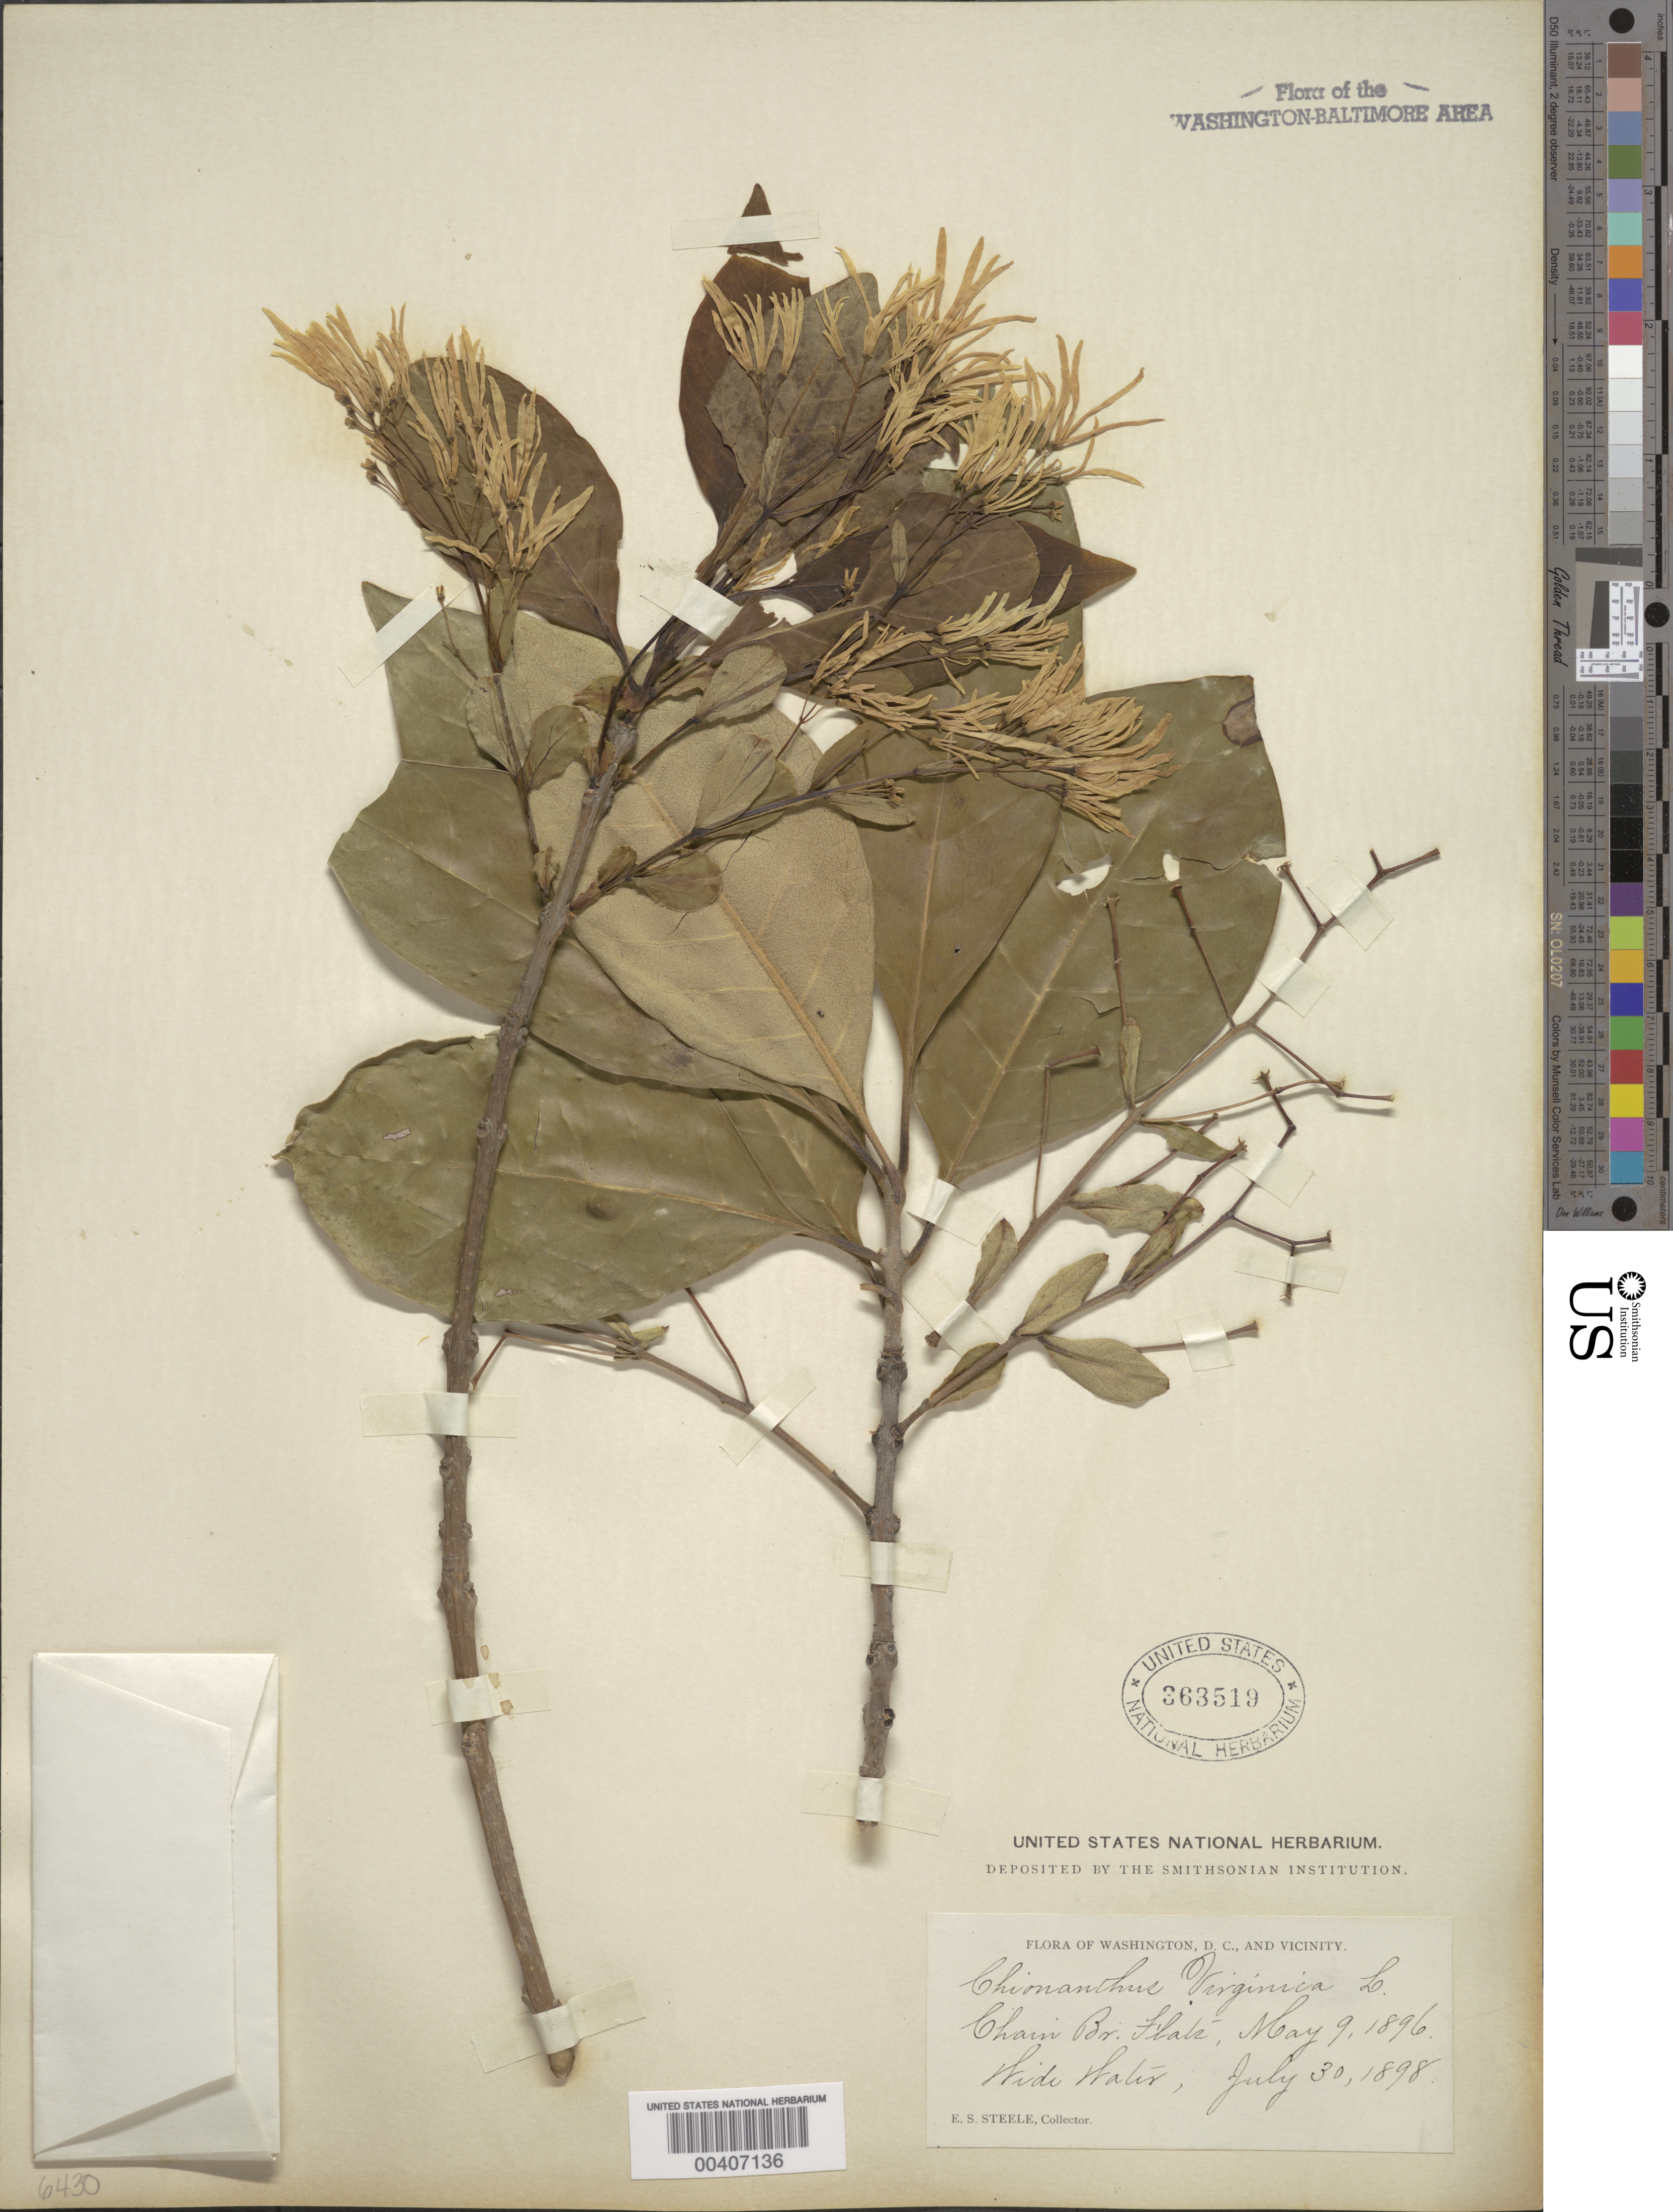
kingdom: Plantae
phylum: Tracheophyta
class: Magnoliopsida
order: Lamiales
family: Oleaceae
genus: Chionanthus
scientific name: Chionanthus virginicus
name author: L.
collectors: E. Steele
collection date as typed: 30 Jul 1898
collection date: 1898-07-30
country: United States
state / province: District of Columbia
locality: Chain Bridge Flats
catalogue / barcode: US 363519